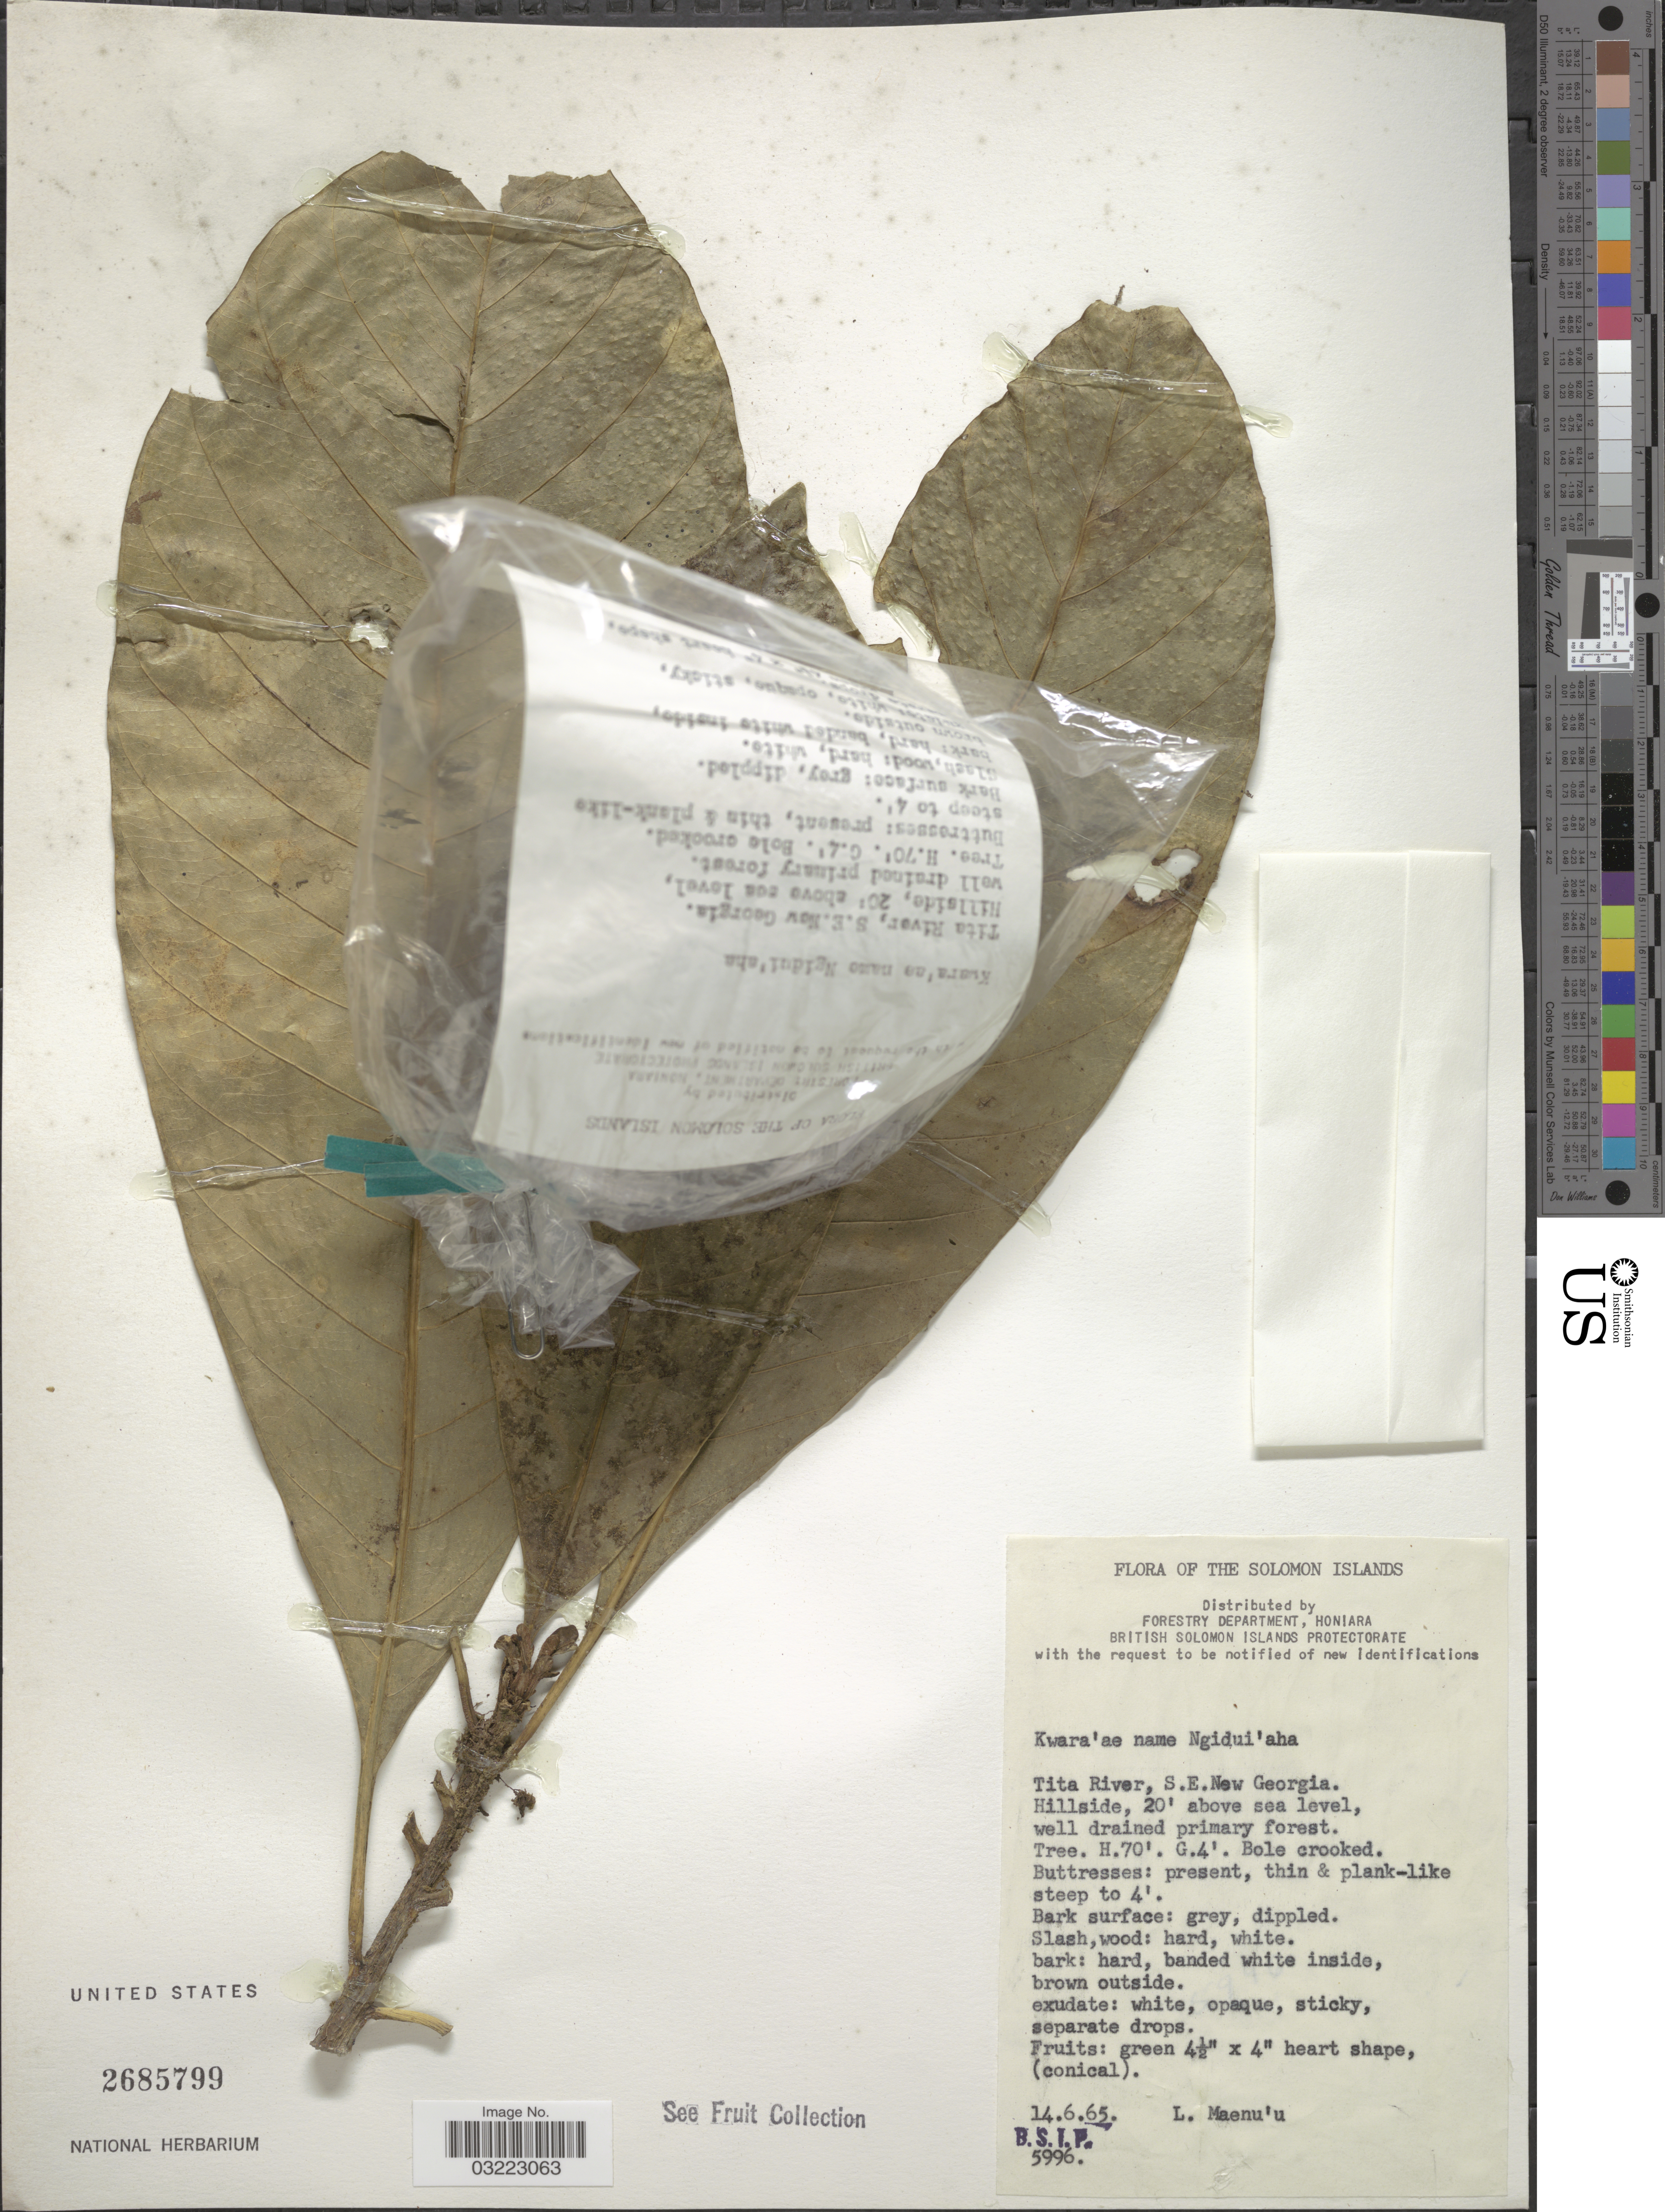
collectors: L. Maenu'u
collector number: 5996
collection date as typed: Transcribed d/m/y: 14/6/65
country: Solomon Islands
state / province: Solomon Islands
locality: Tita River, S.E. New Georgia. Hillside.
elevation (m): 6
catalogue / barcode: US 2685799